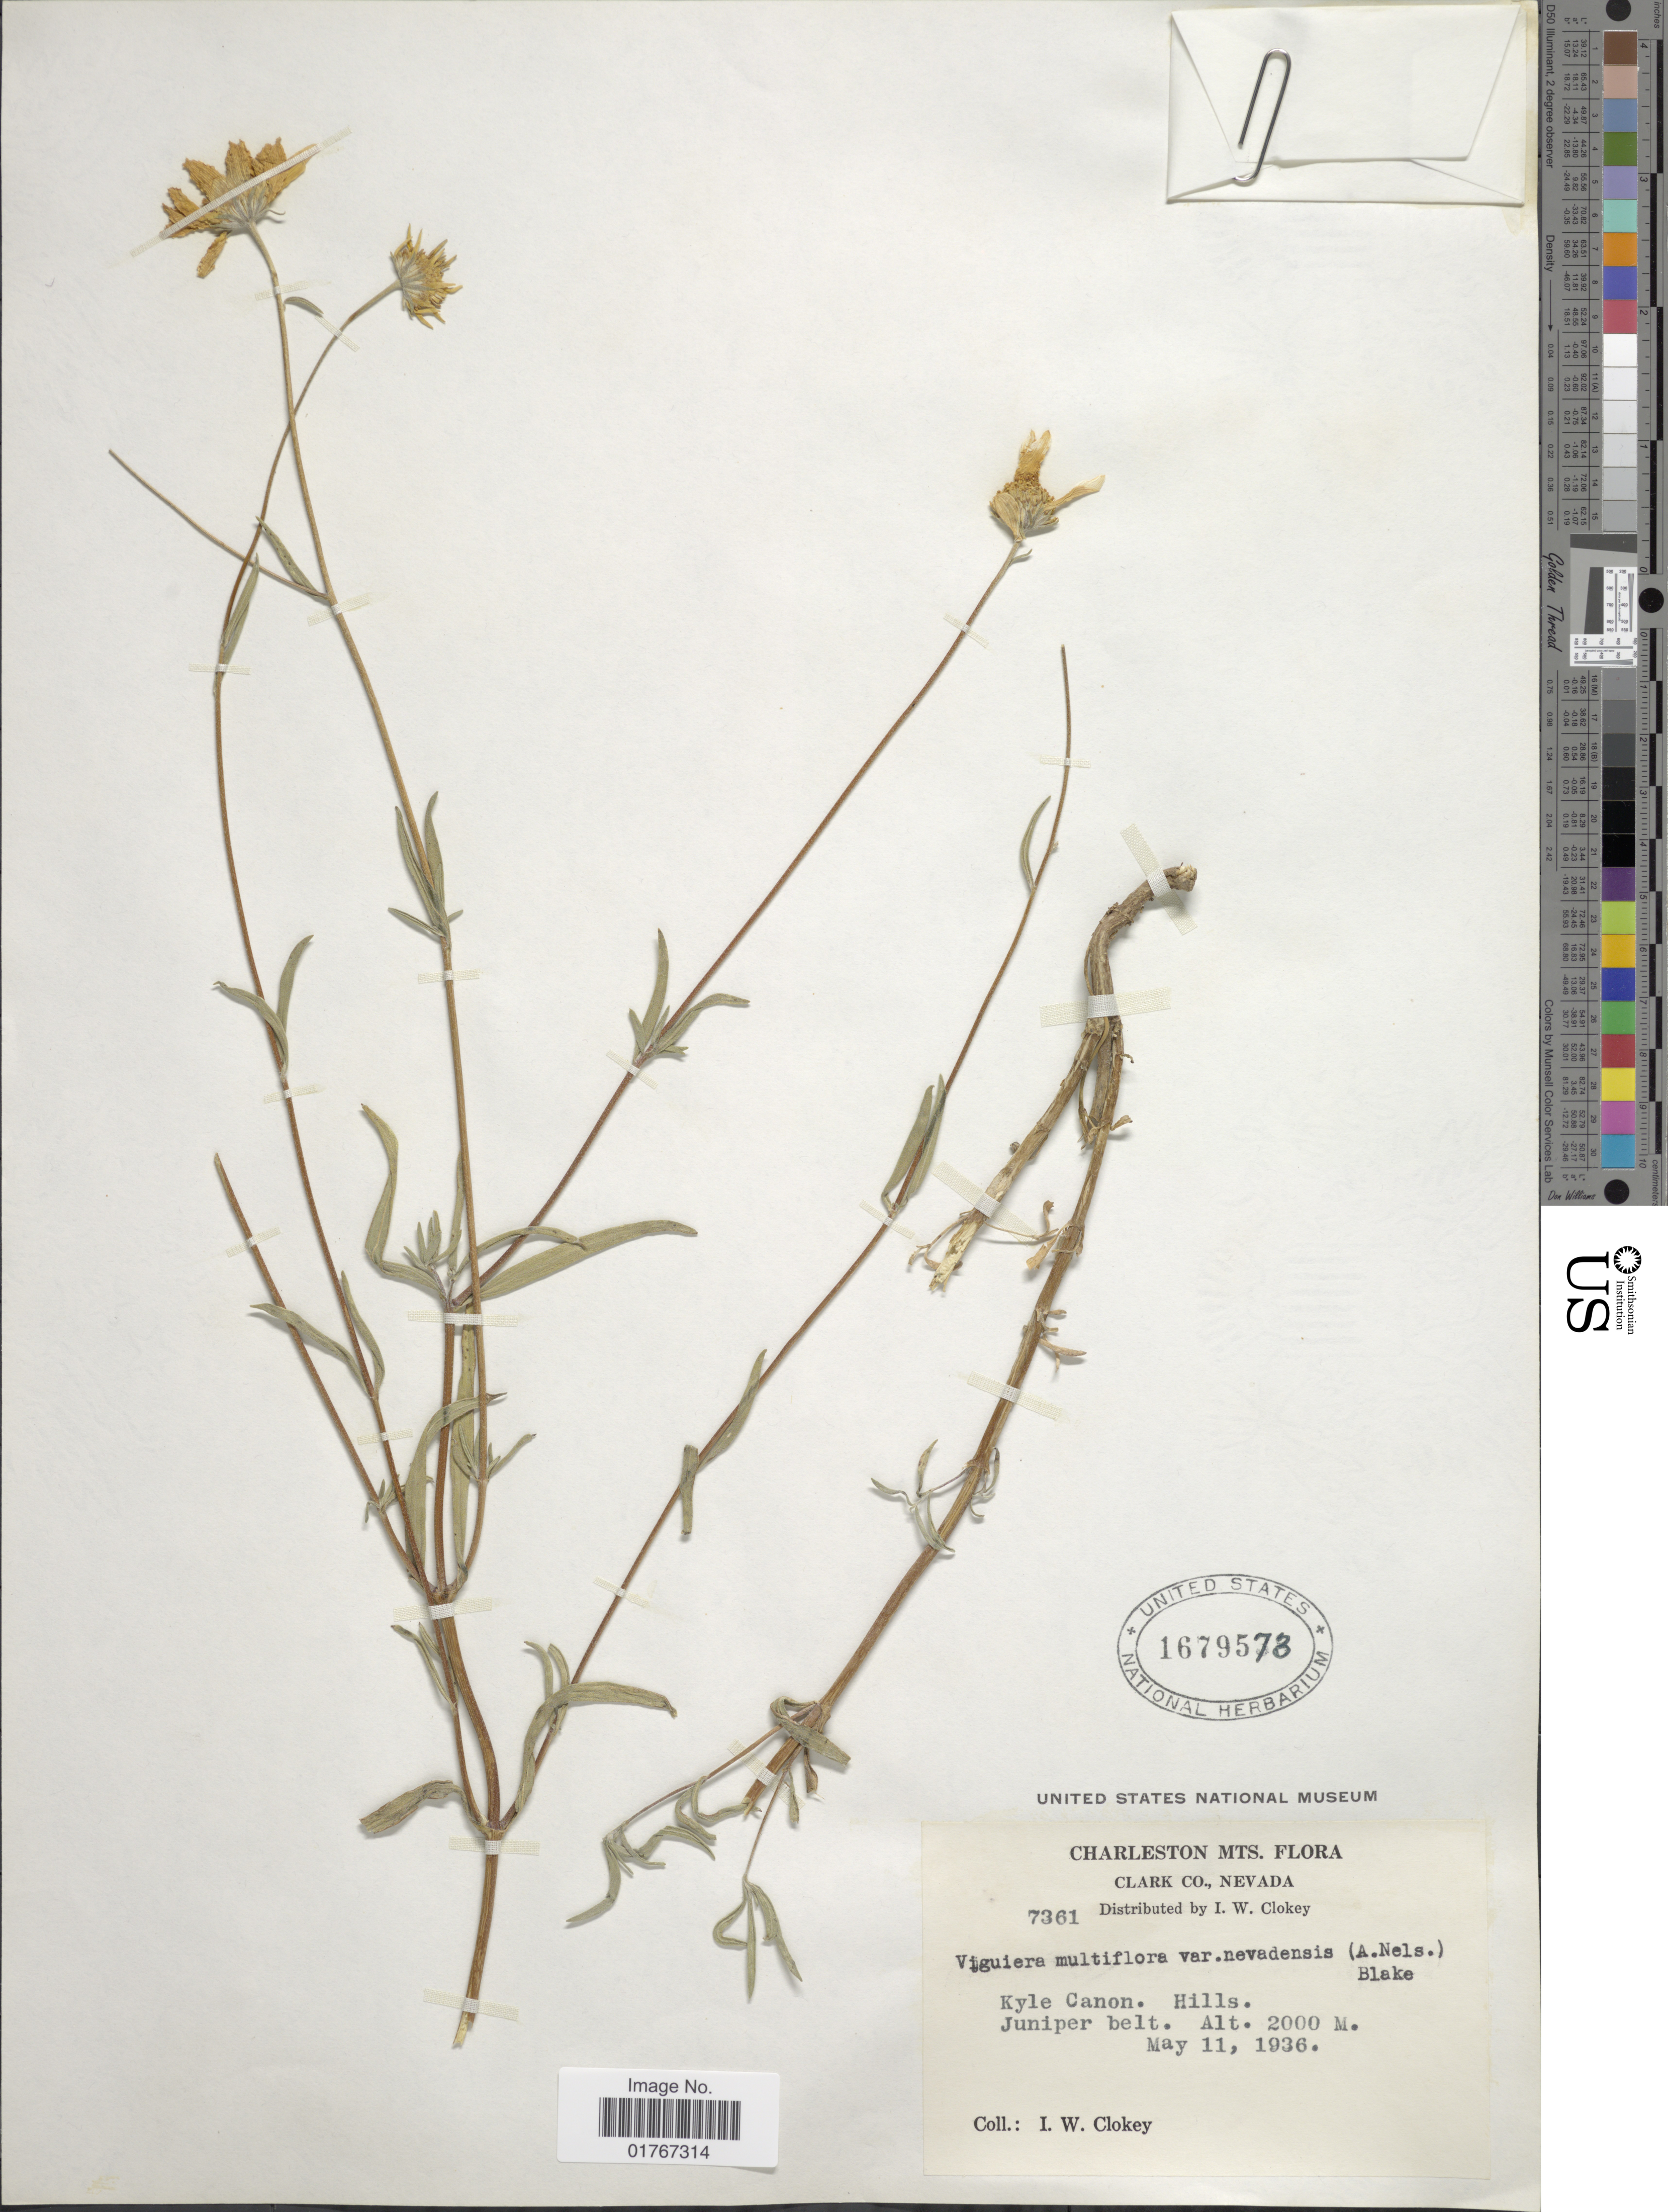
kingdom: Plantae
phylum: Tracheophyta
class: Magnoliopsida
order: Asterales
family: Asteraceae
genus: Heliomeris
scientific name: Heliomeris multiflora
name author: Nutt.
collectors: I. W. Clokey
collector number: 7361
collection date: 1936-05-11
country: United States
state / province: Nevada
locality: Charleston Mts., Clark Co, Kyle Canon. Hills. Juniper belt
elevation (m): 2000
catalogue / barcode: US 1679573